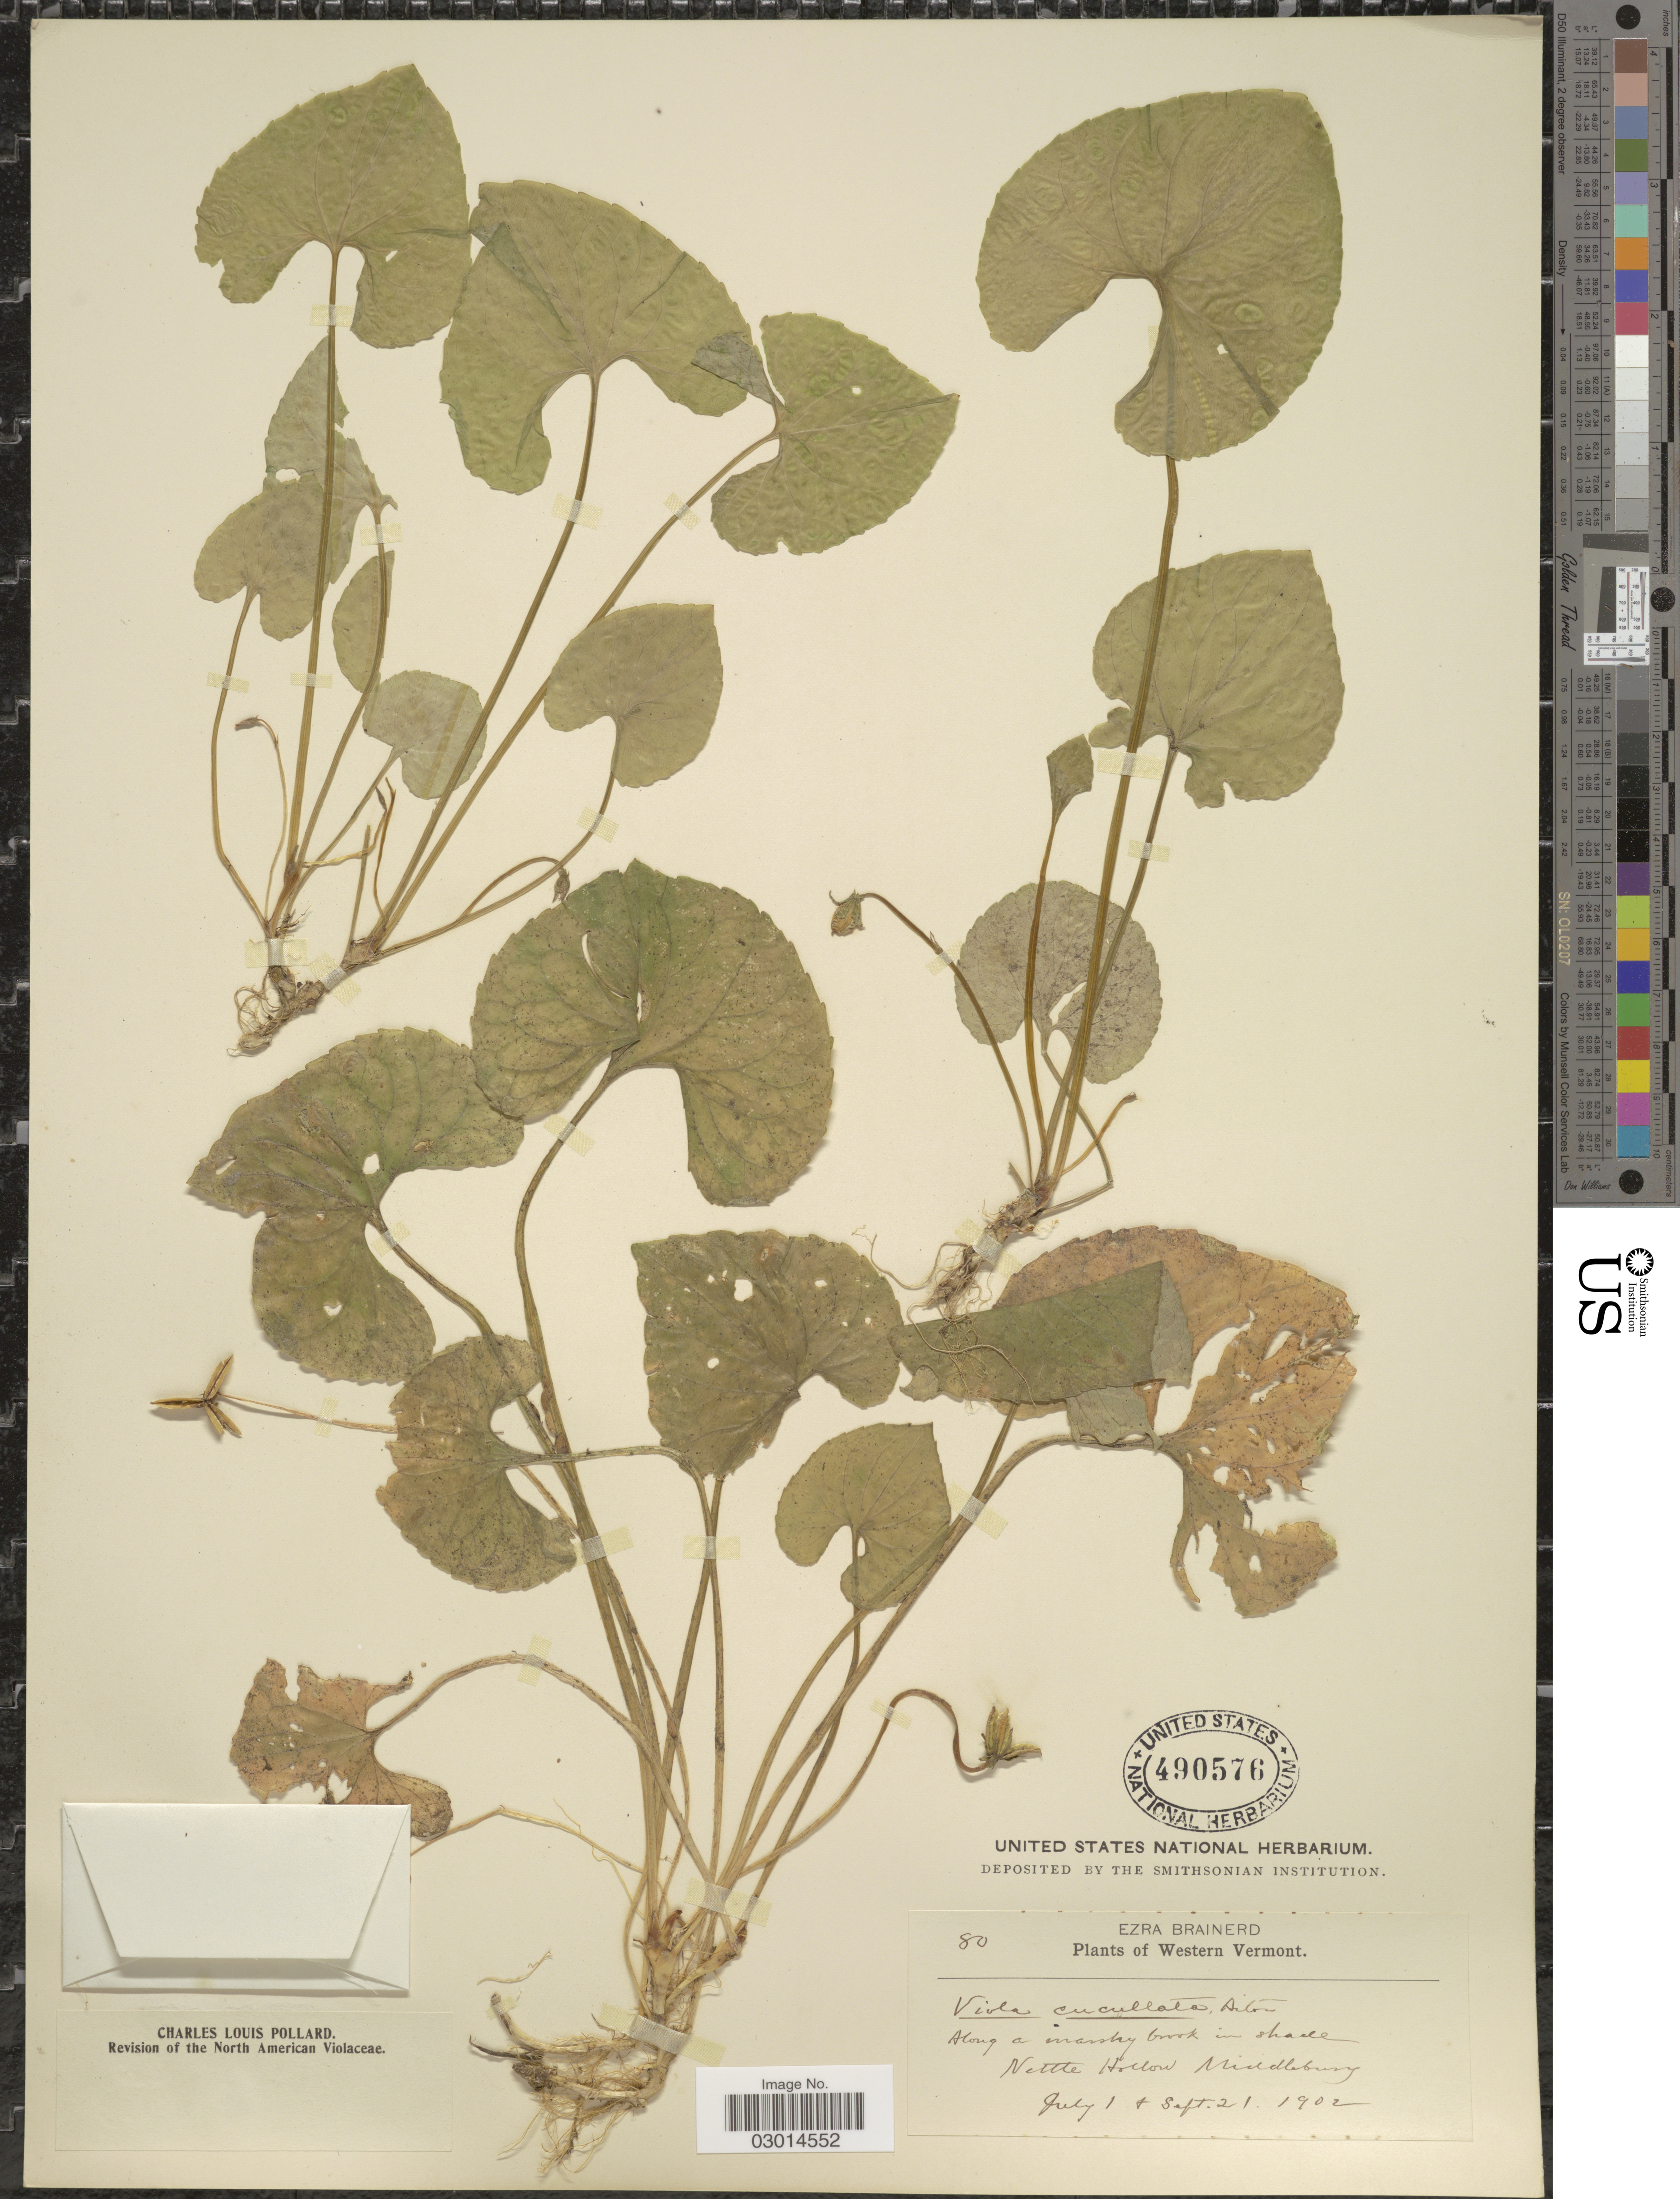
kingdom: Plantae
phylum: Tracheophyta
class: Magnoliopsida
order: Malpighiales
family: Violaceae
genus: Viola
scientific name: Viola cucullata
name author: Aiton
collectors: E. Brainerd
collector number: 80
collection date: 1902-07-01/1902-09-21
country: United States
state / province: Vermont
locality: Western Vermont, Nettle Hollow, Middlebury.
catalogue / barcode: US 490576